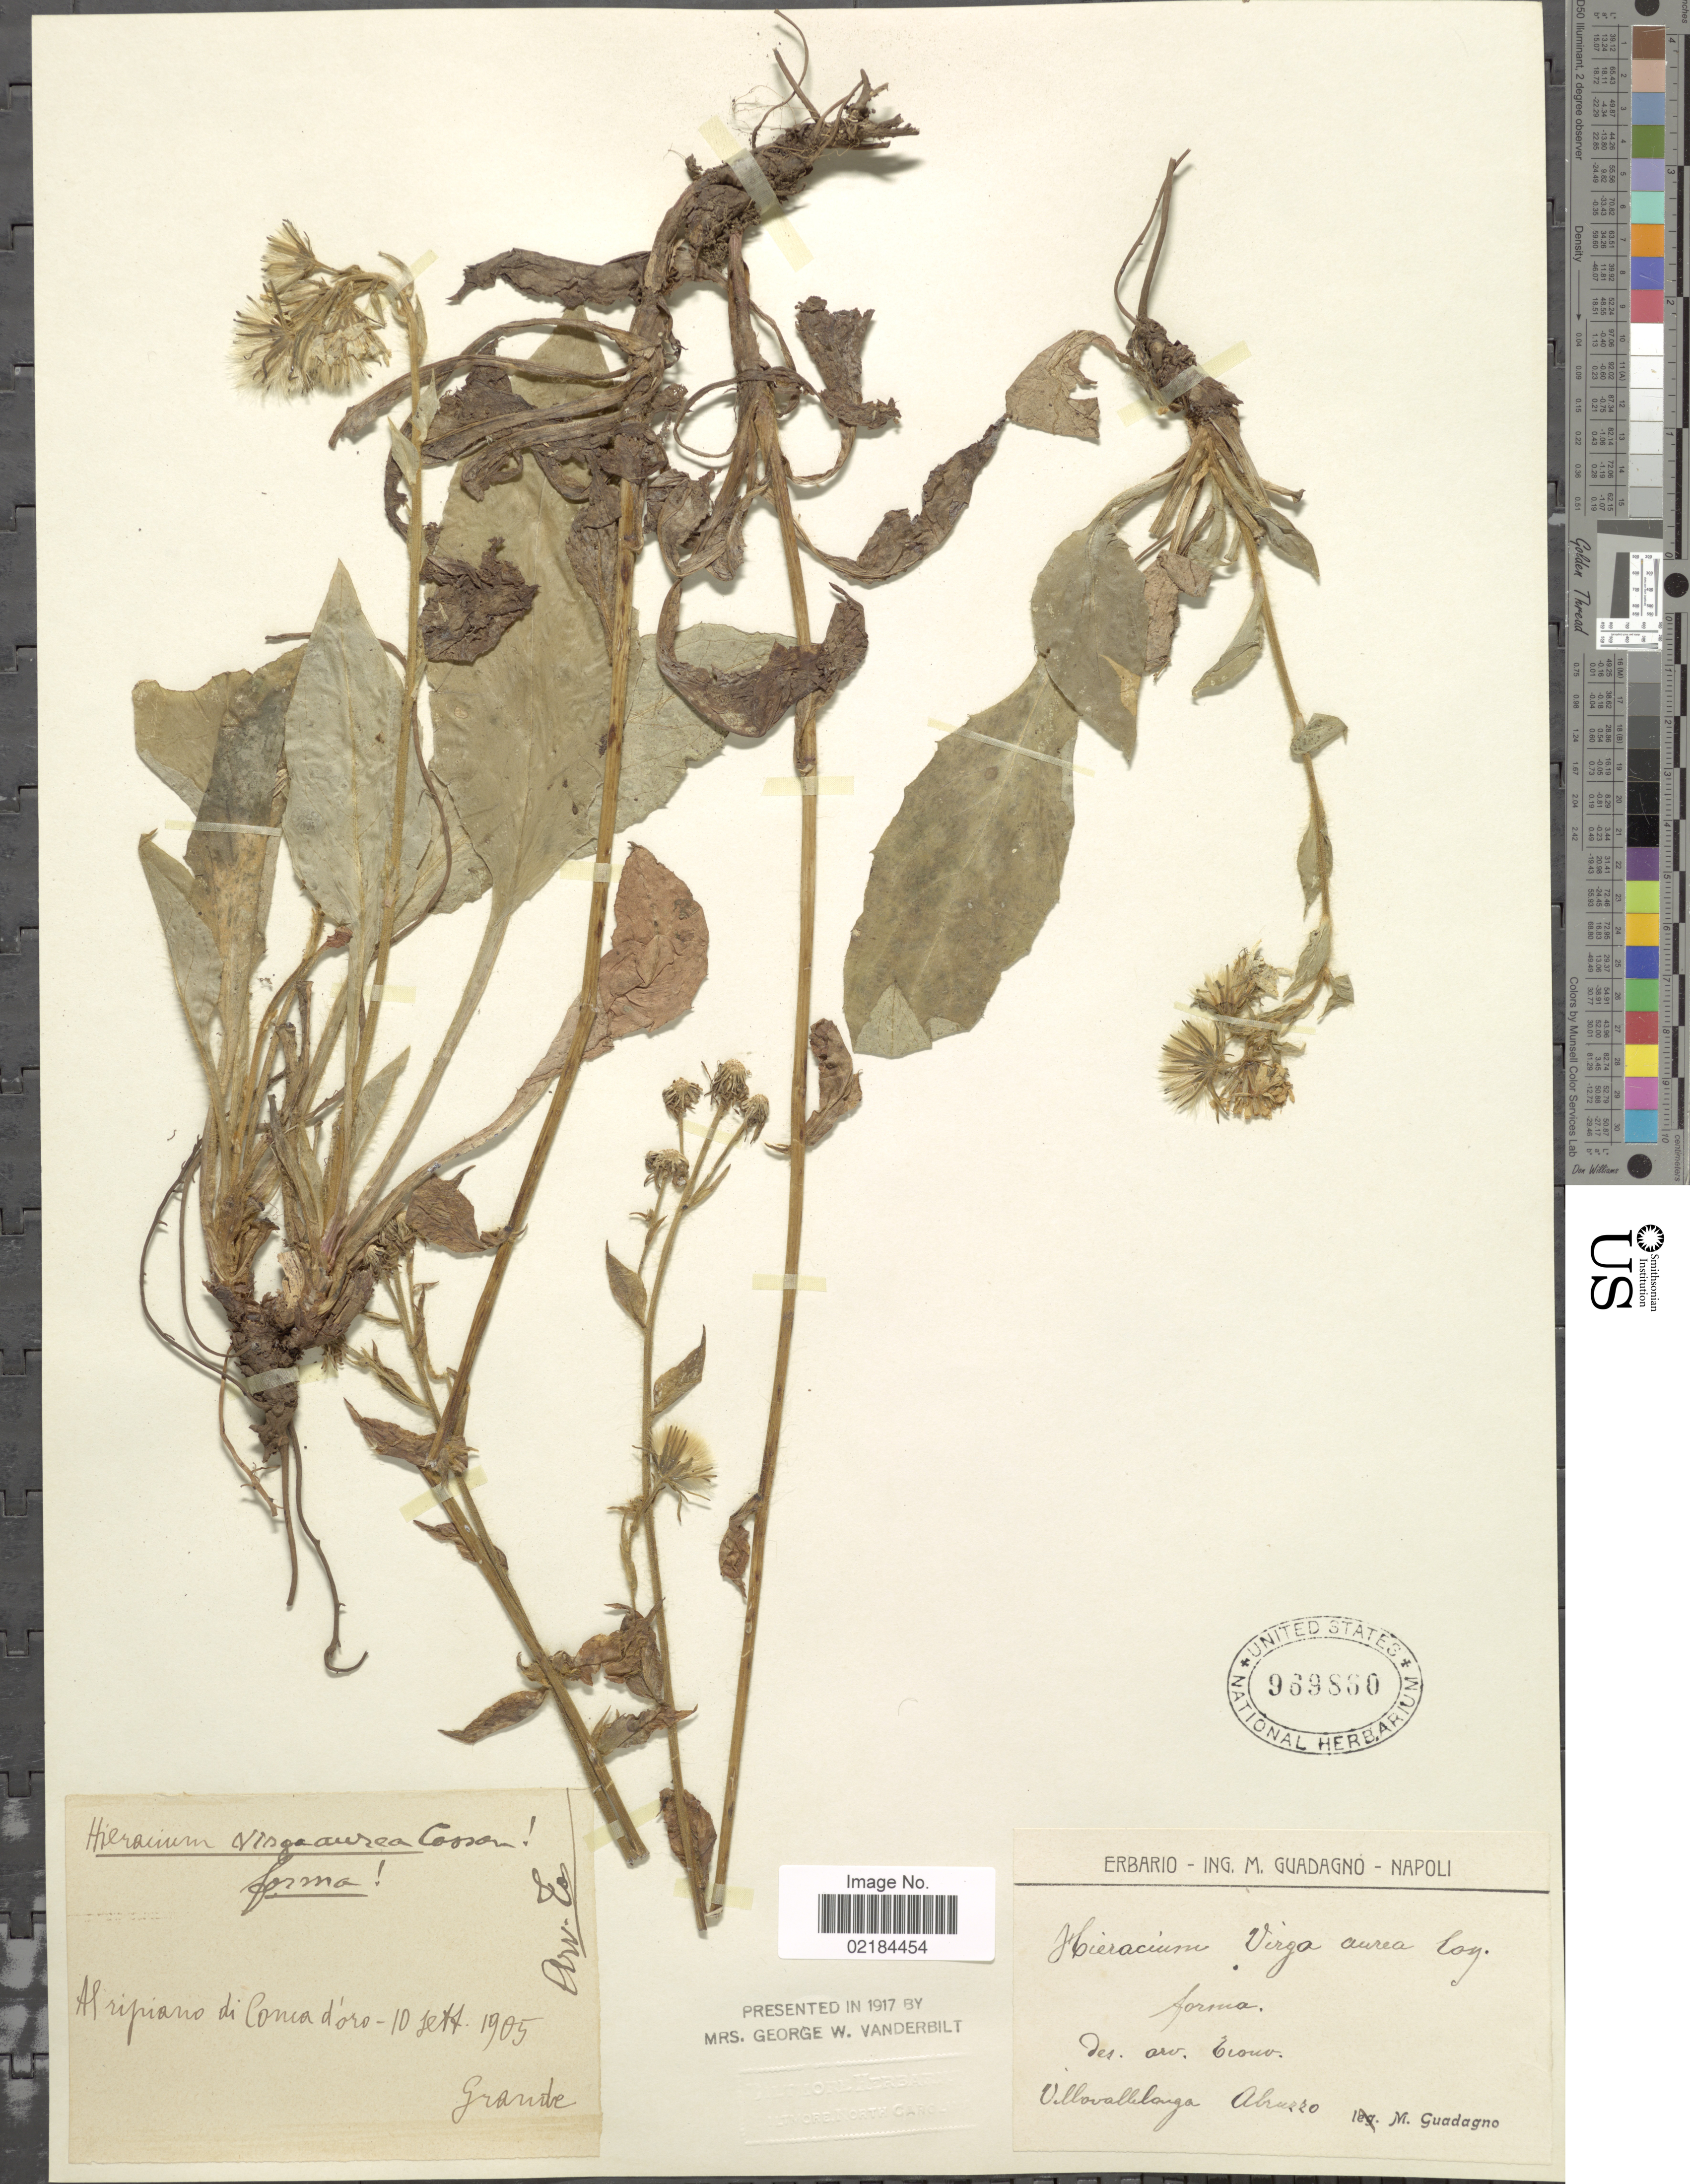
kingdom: Plantae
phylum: Tracheophyta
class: Magnoliopsida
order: Asterales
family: Asteraceae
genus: Hieracium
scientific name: Hieracium racemosum subsp. virgaurea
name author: (Coss.) Zahn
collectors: M. Guadagno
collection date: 1905-09-10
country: Italy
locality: Afripiano de Comca dorro,Villavallelonga Abruzzo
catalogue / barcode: US 969860